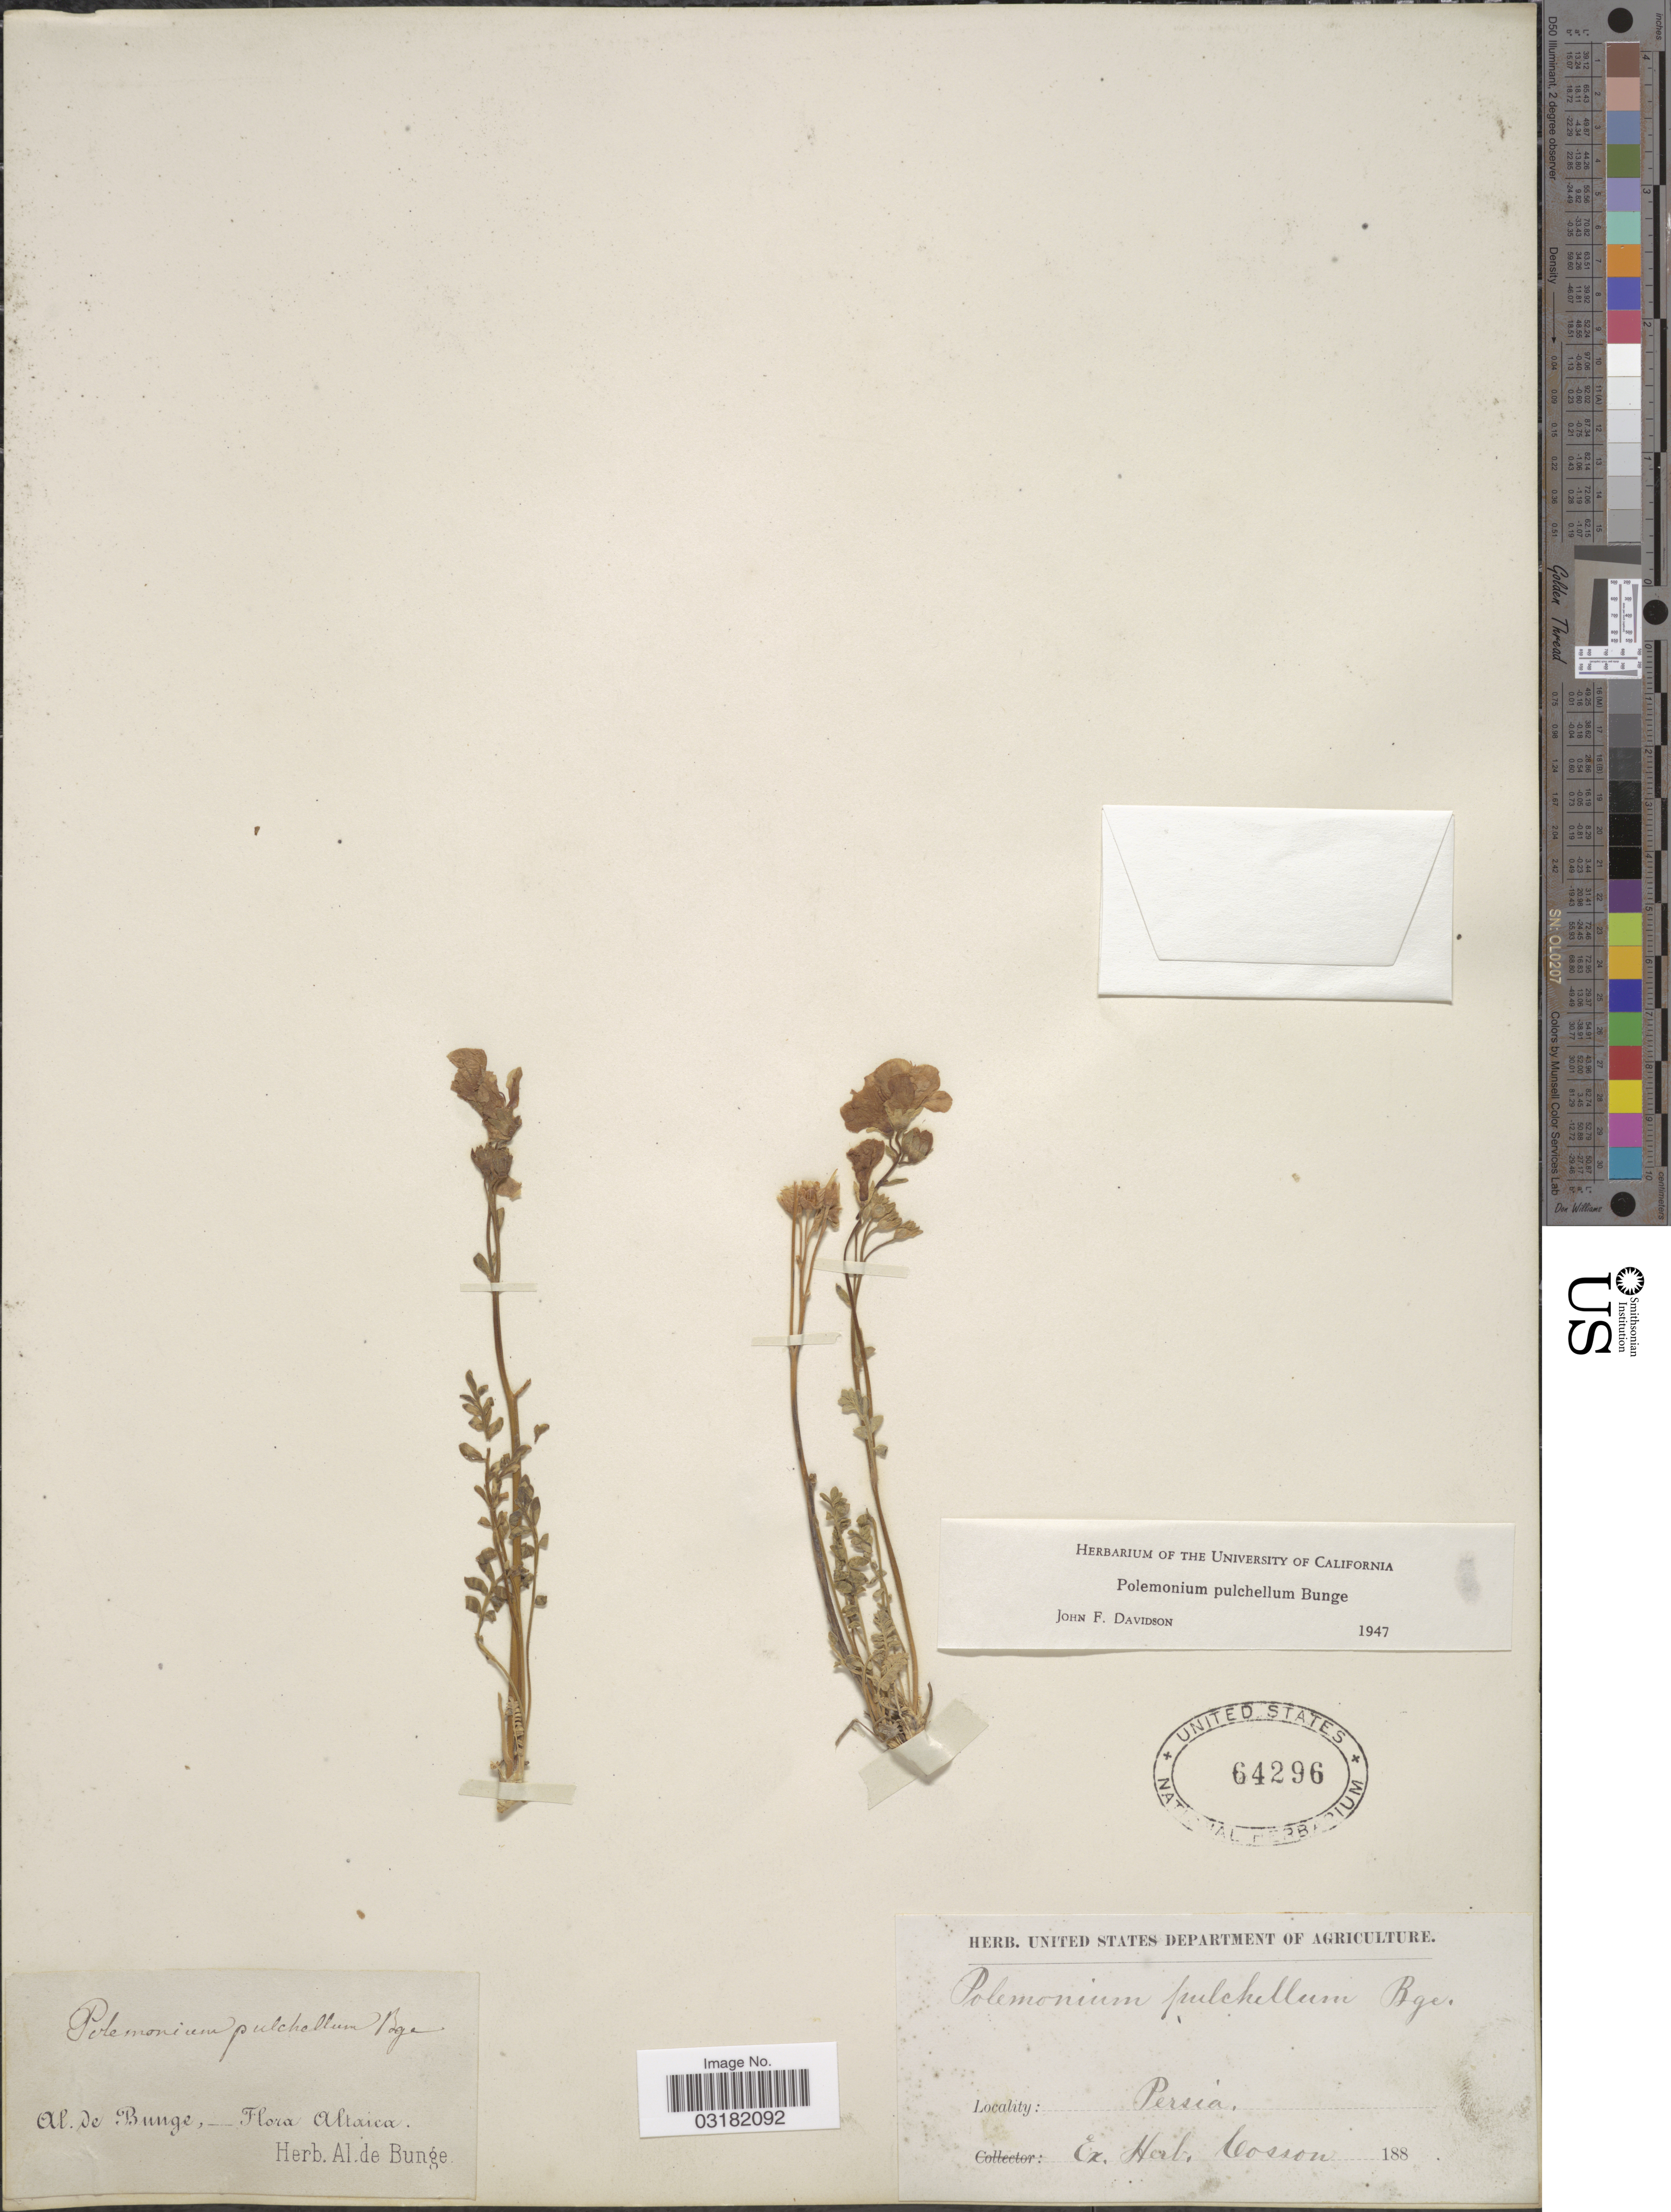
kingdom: Plantae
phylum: Tracheophyta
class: Magnoliopsida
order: Ericales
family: Polemoniaceae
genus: Polemonium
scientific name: Polemonium pulchellum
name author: Bunge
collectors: A. de Bunge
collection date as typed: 188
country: Iran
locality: Altaica. Persia.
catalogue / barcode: US 64296